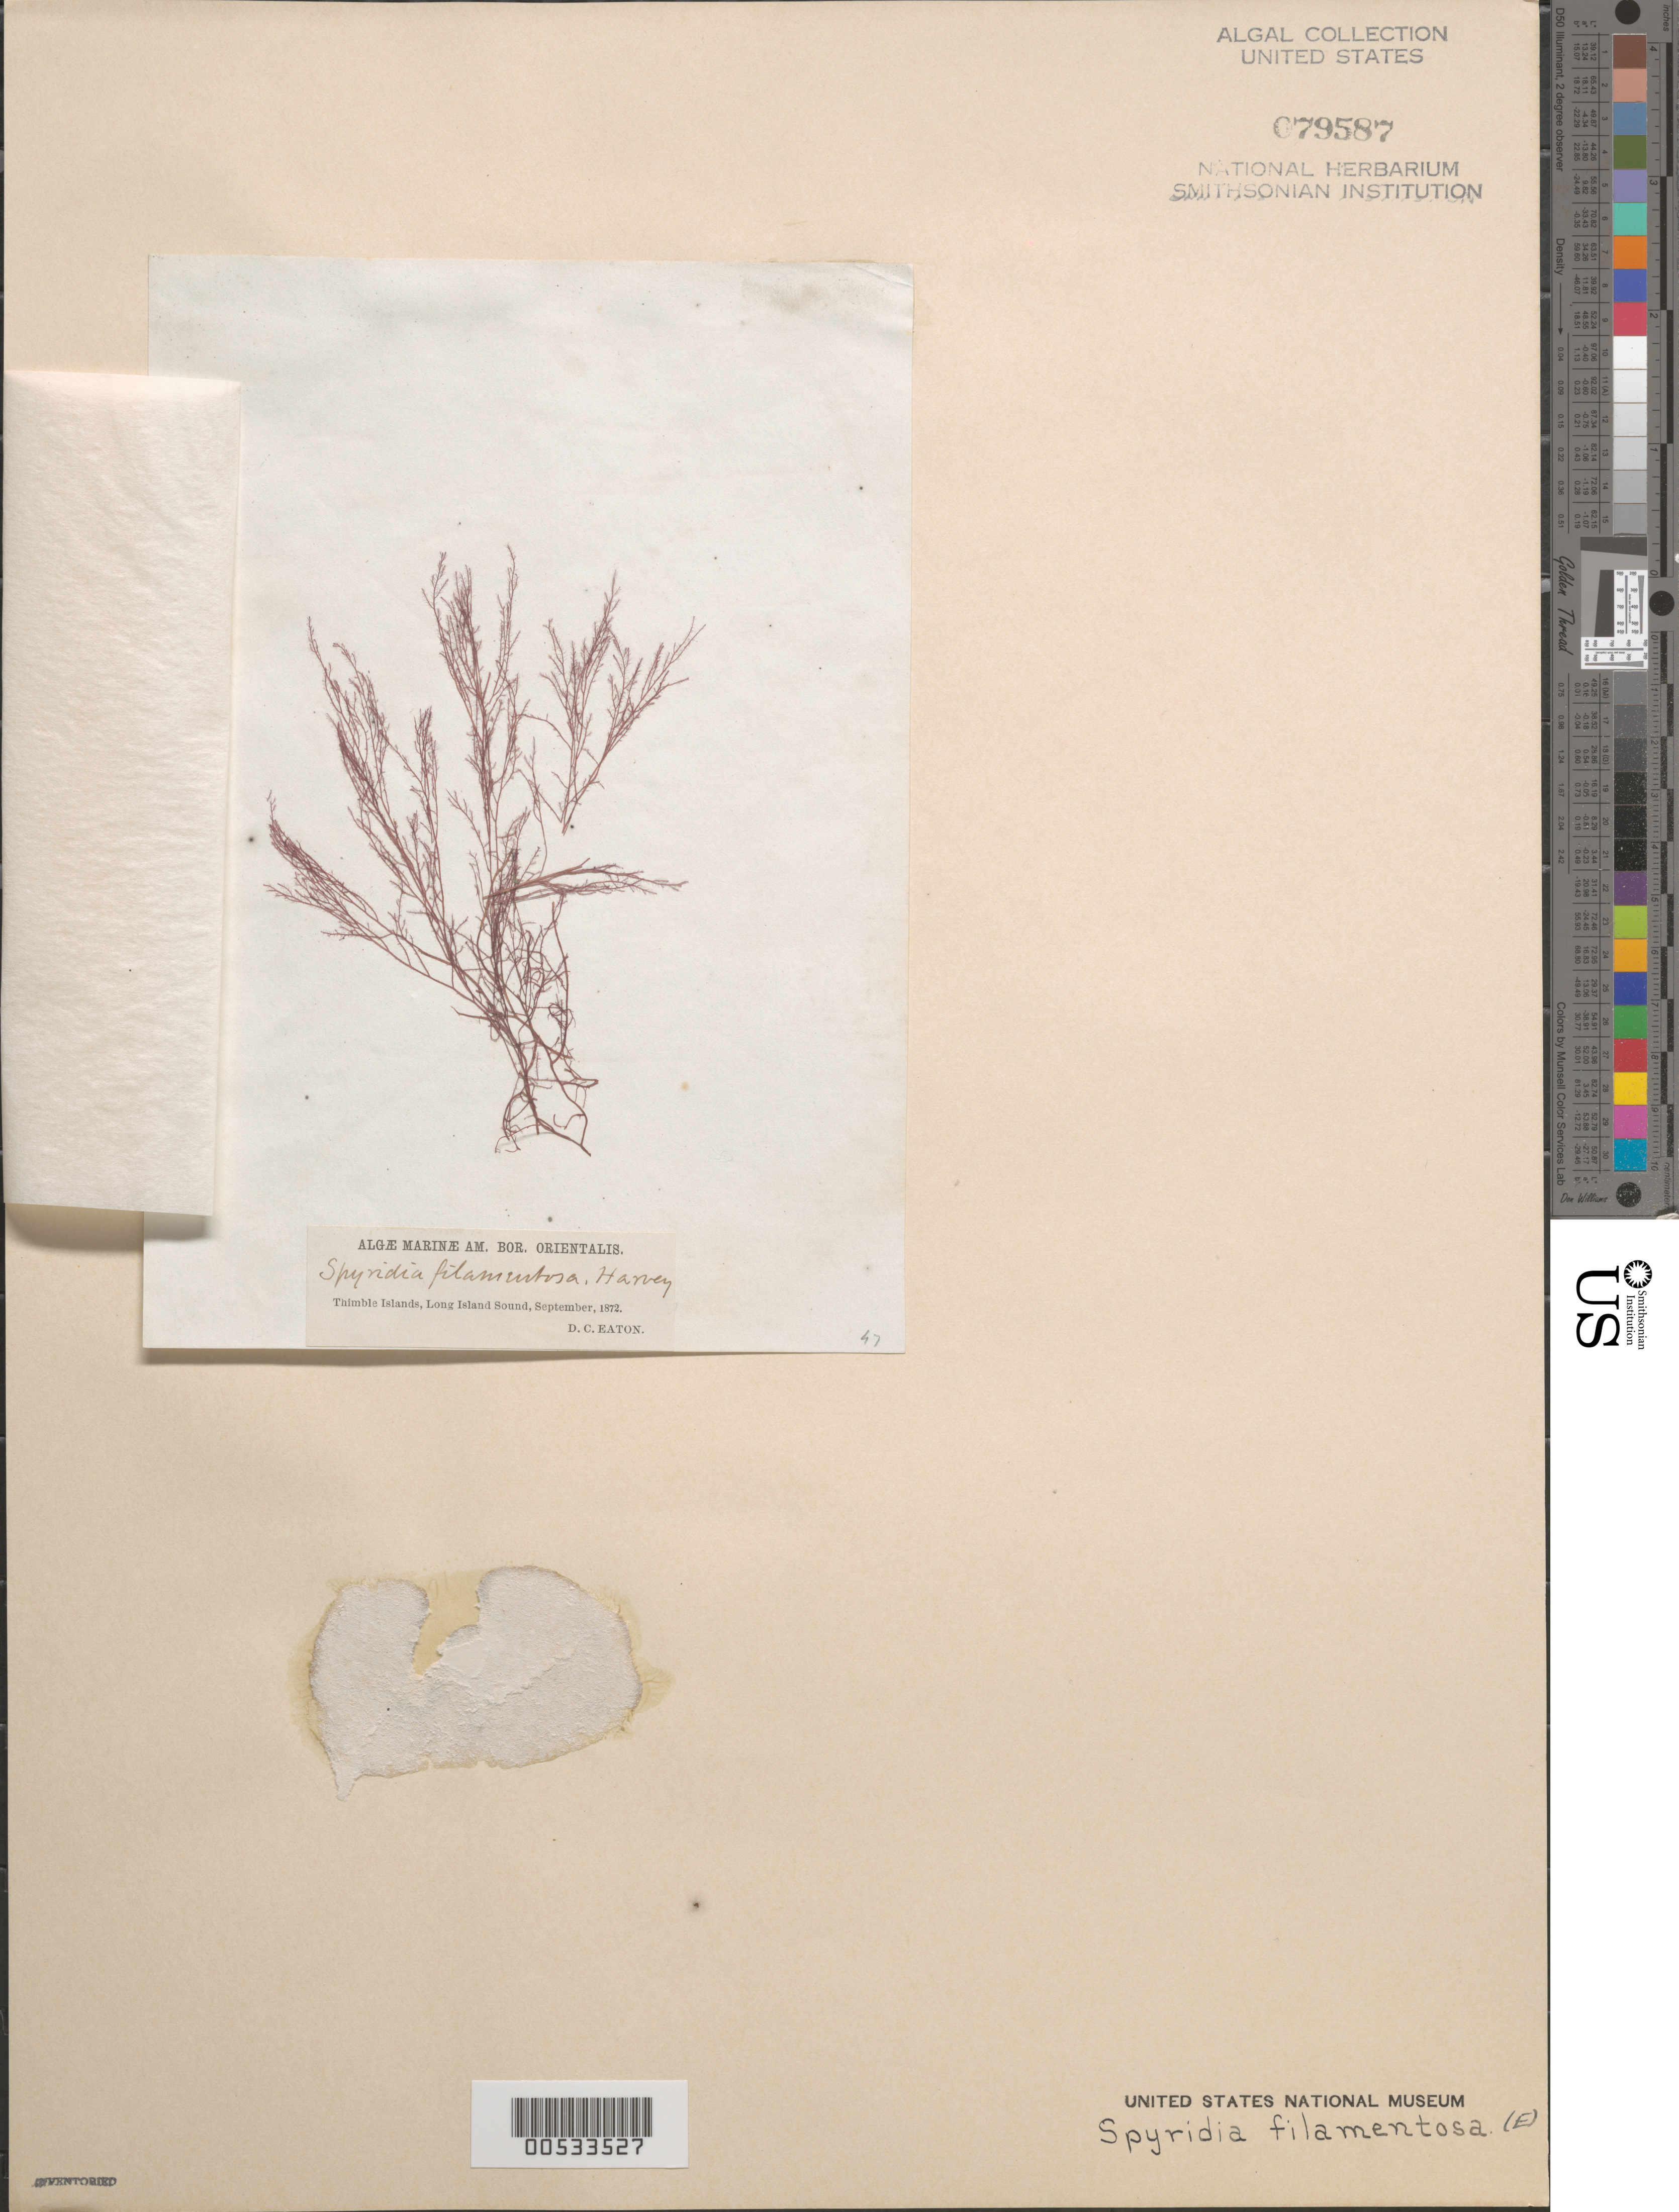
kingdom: Plantae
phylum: Rhodophyta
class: Florideophyceae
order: Ceramiales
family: Spyridiaceae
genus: Spyridia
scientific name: Spyridia filamentosa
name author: (Wulfen) Harv.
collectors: D. C. Eaton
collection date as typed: Sep 1872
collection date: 1872-09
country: United States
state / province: Connecticut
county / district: New Haven County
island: Thimble Islands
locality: Long Island Sound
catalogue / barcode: US 79587